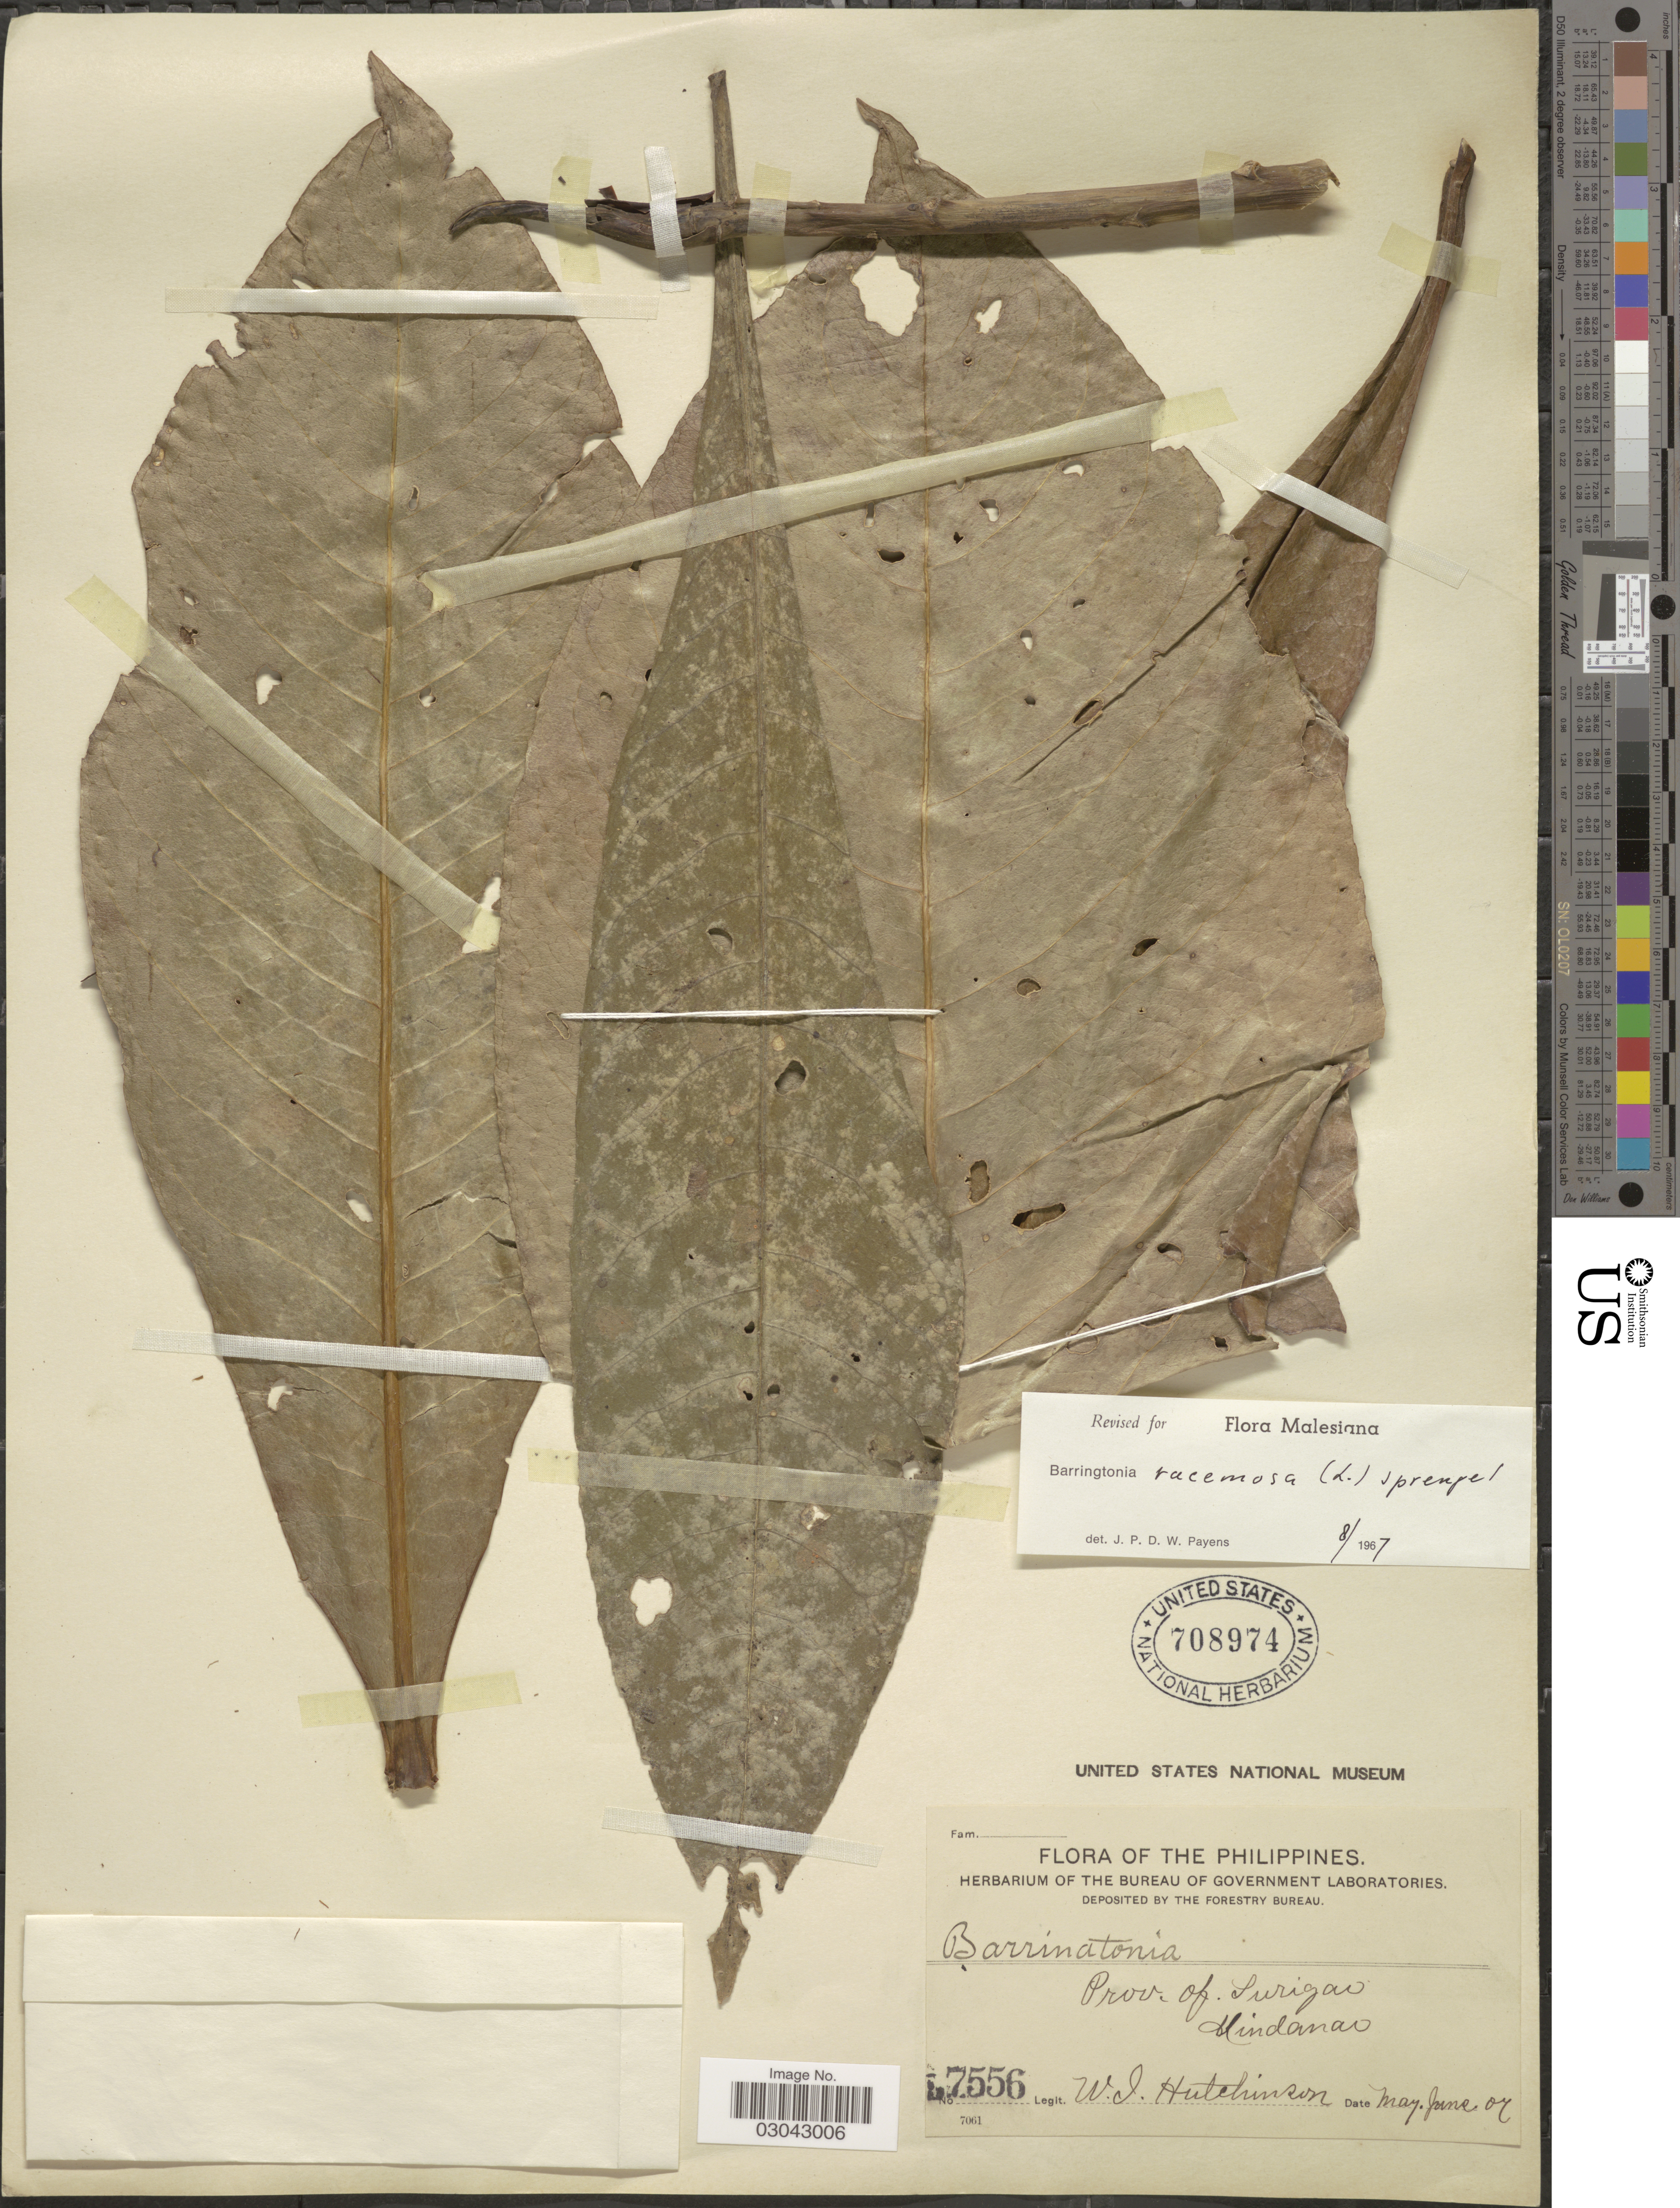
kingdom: Plantae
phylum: Tracheophyta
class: Magnoliopsida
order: Ericales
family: Lecythidaceae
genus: Barringtonia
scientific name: Barringtonia racemosa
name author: (L.) Spreng.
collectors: W. J. Hutchinson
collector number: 7556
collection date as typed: Transcribed d/m/y: /5/7 to /6/7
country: Philippines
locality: Prov. of Surigao Mindanao.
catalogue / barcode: US 708974